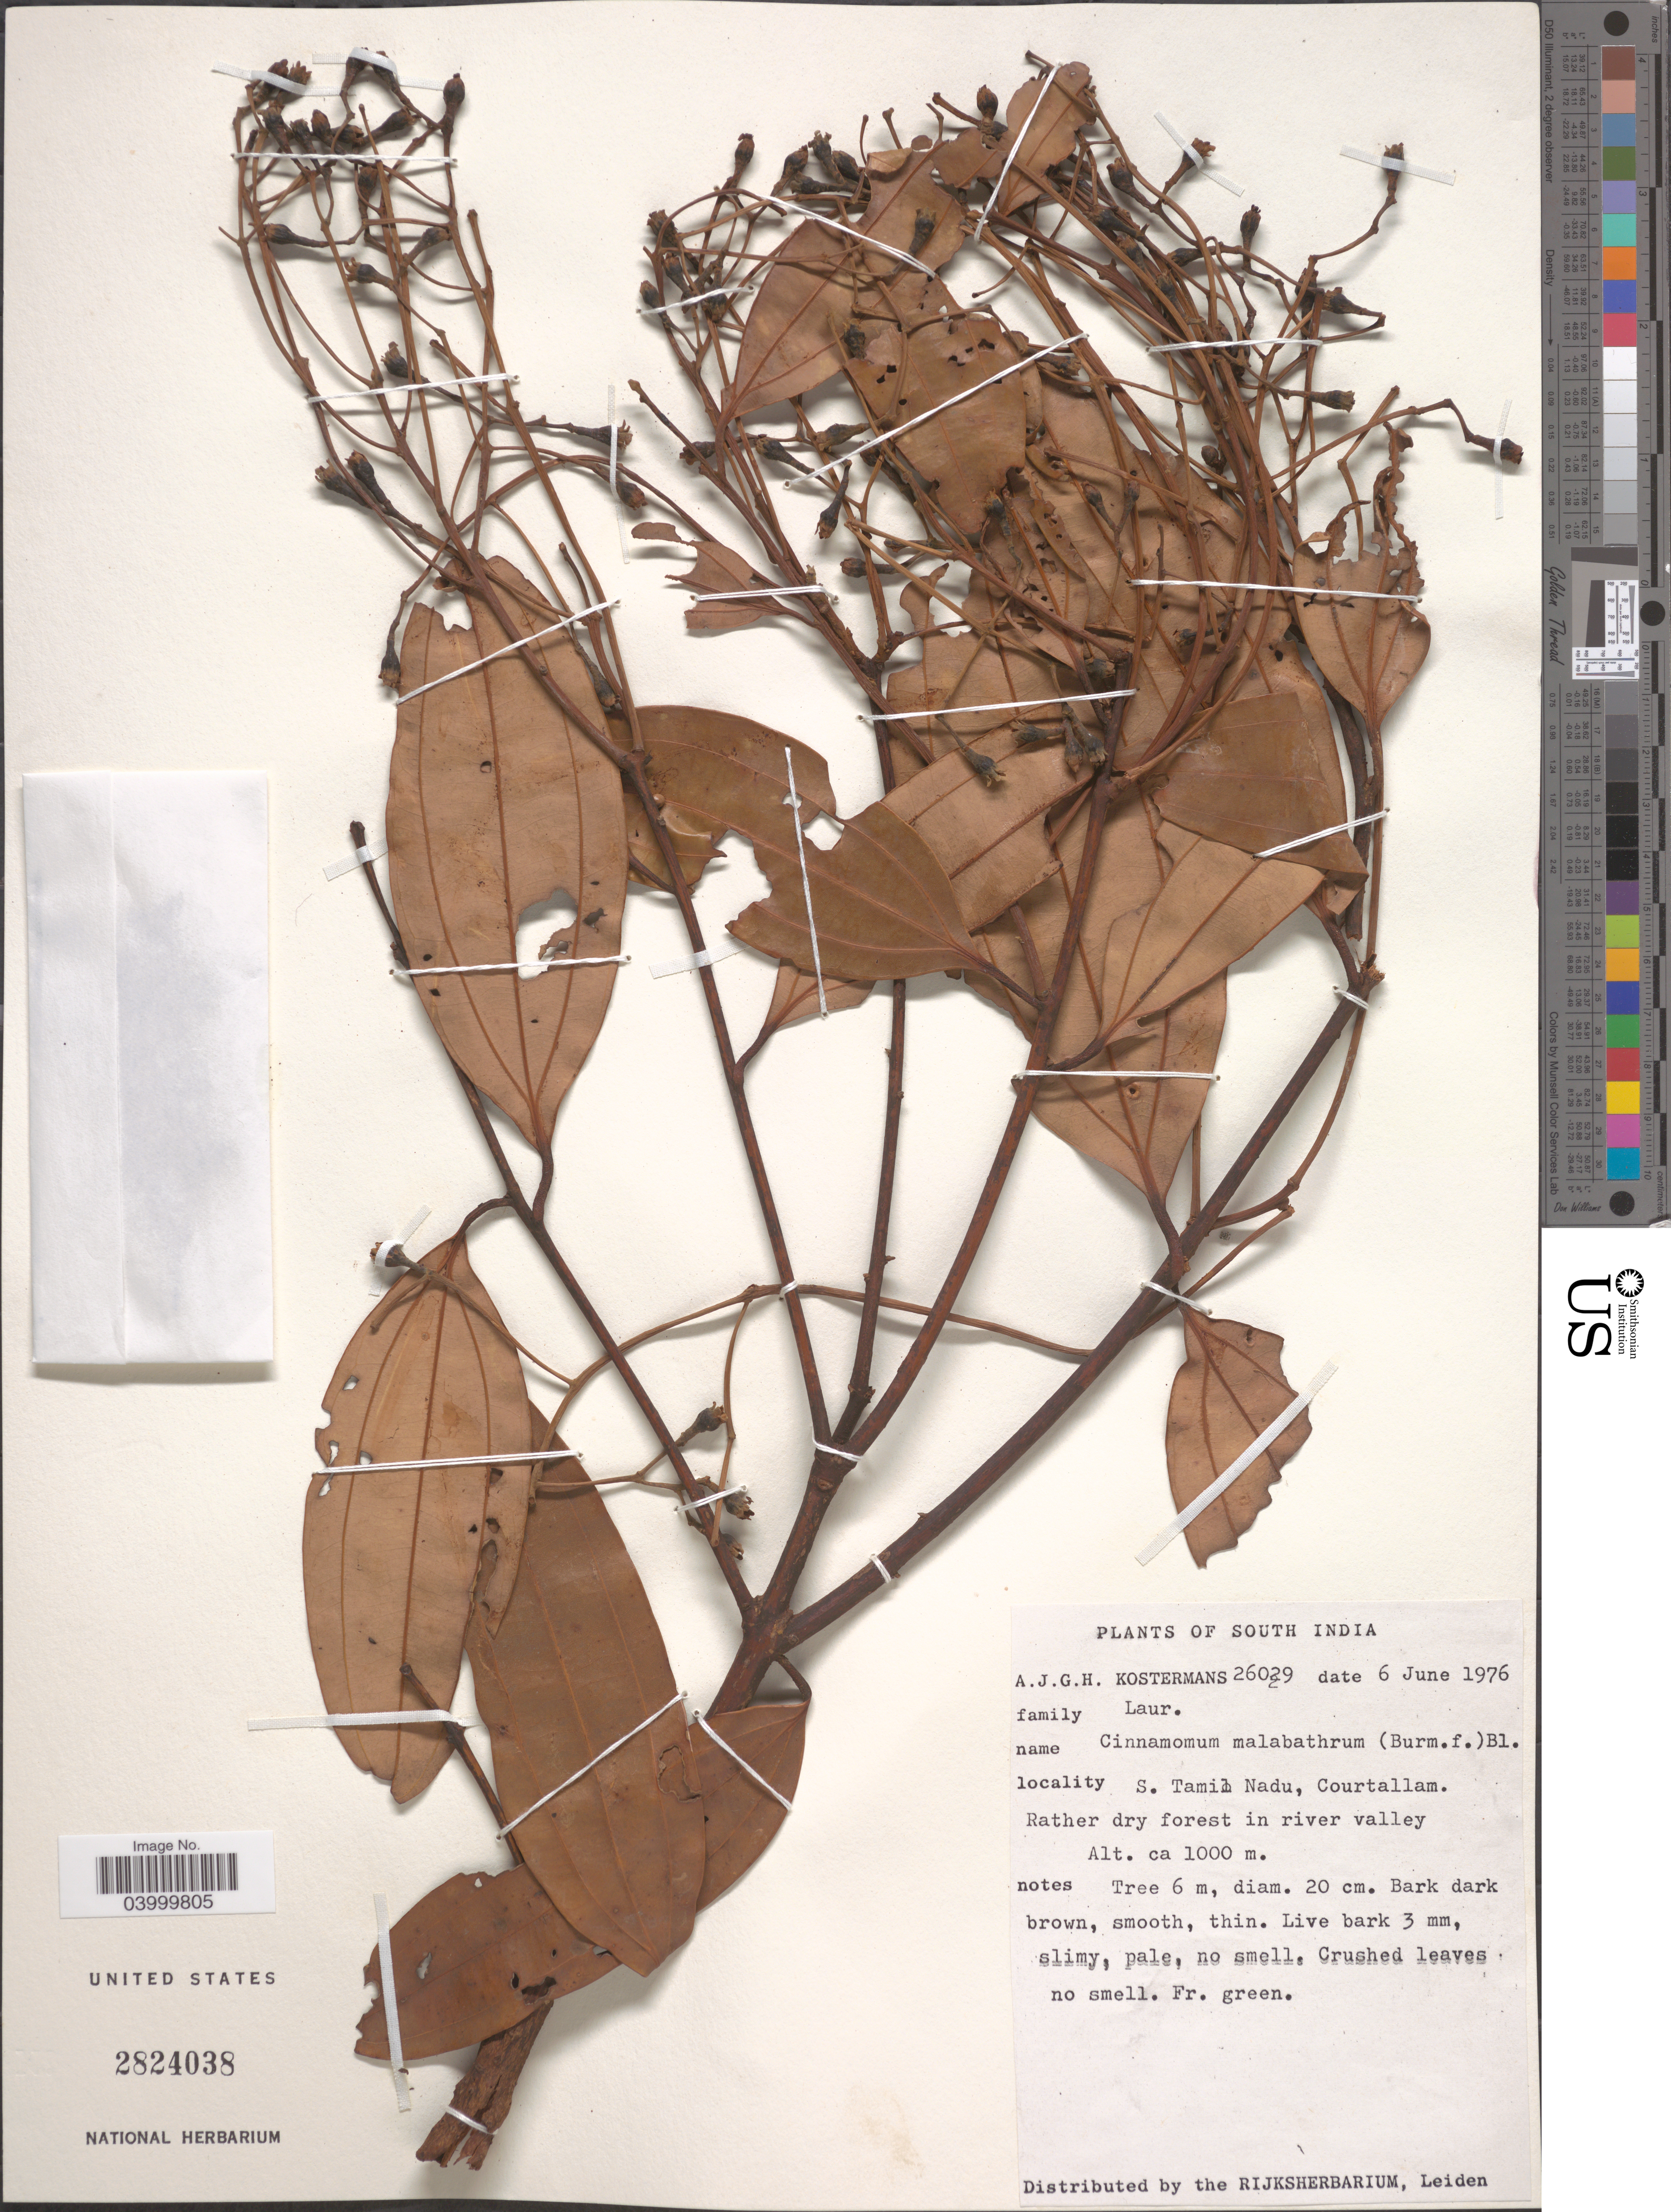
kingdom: Plantae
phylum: Tracheophyta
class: Magnoliopsida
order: Laurales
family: Lauraceae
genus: Cinnamomum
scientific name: Cinnamomum malabathrum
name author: (Lam.) J. Presl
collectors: A. J. G. Kostermans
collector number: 26029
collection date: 1976-06-06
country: India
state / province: Tamil Nadu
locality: South India. S. Tamil Nadu, Courtallam.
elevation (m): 1000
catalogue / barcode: US 2824038